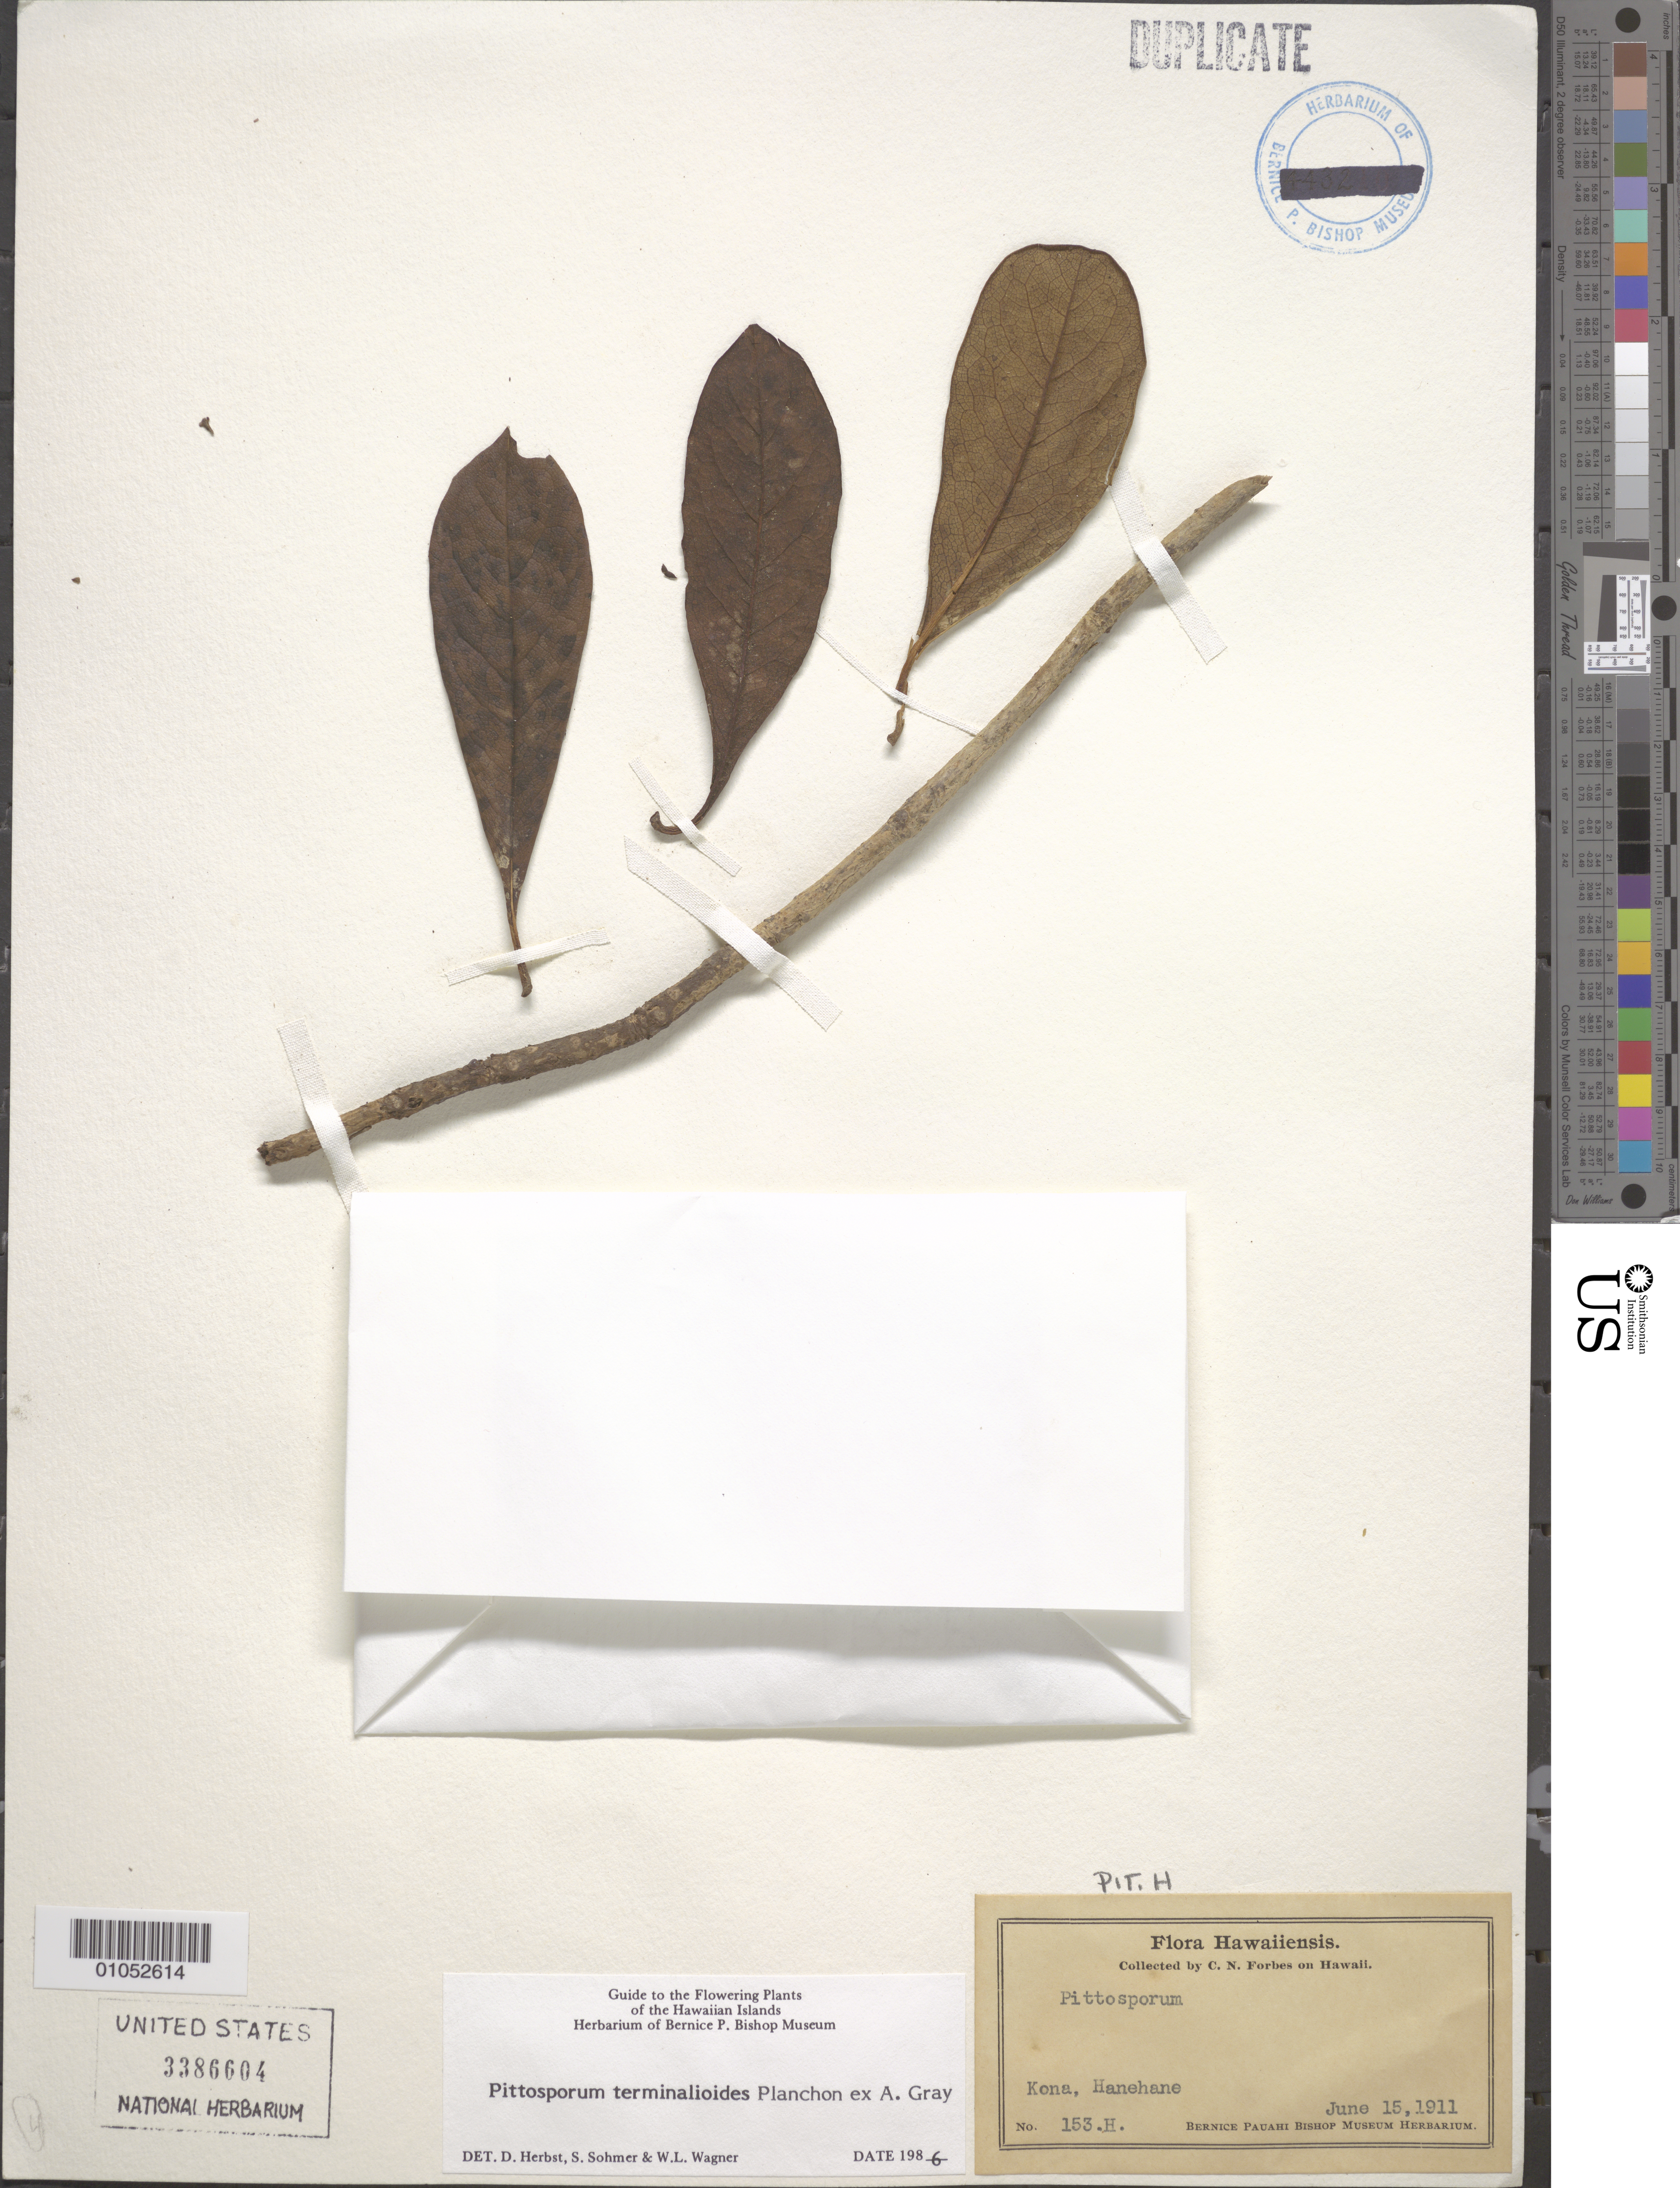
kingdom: Plantae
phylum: Tracheophyta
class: Magnoliopsida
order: Apiales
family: Pittosporaceae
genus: Pittosporum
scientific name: Pittosporum terminalioides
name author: Planch. ex A. Gray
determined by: Herbst, D. R.; Sohmer, S. H.; Wagner, W. L.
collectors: C. N. Forbes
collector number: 153.H.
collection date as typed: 15 Jun 1911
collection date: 1911-06-15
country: United States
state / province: Hawaii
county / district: Hawaii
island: Hawaii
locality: Kona, Hanehane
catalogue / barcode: US 3386604